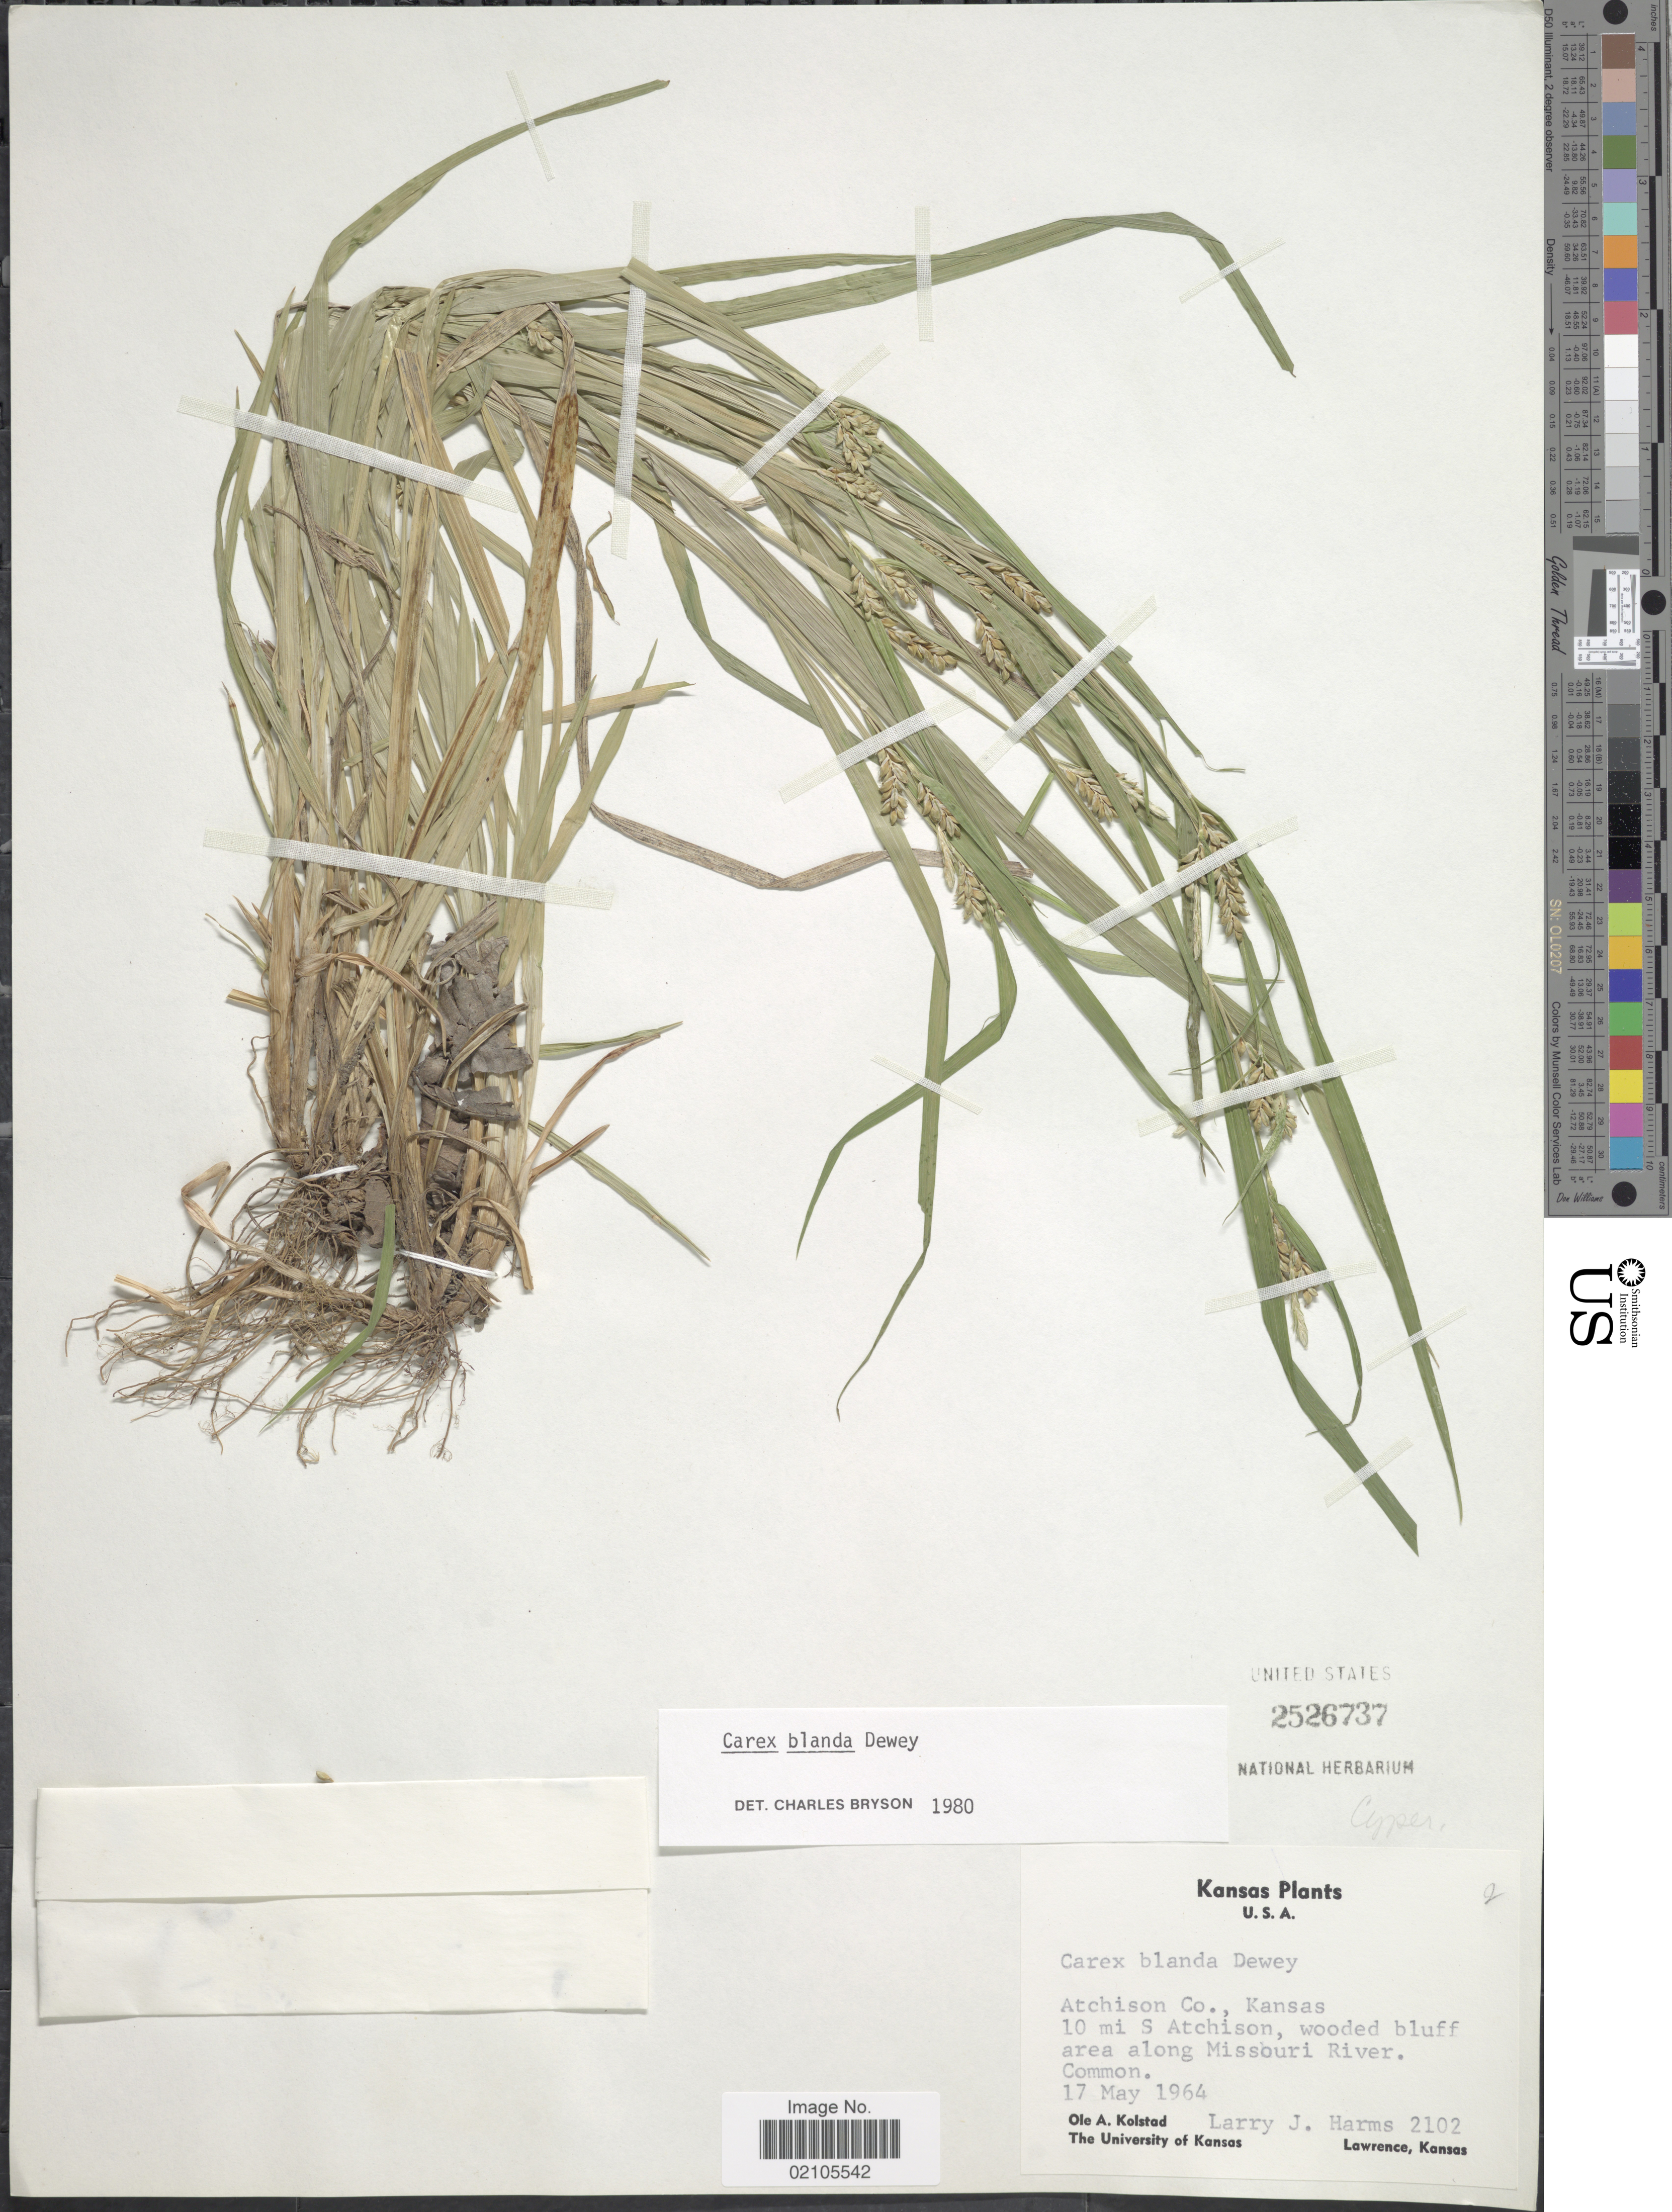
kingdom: Plantae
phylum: Tracheophyta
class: Liliopsida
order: Poales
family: Cyperaceae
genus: Carex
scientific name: Carex blanda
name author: Dewey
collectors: L. Harms & O. Kolstad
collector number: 2102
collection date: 1964-05-17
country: United States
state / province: Kansas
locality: U.S.A. Atchison Co. 10 mi S Atchison, wooded bluff area along Missouri River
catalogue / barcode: US 2526737